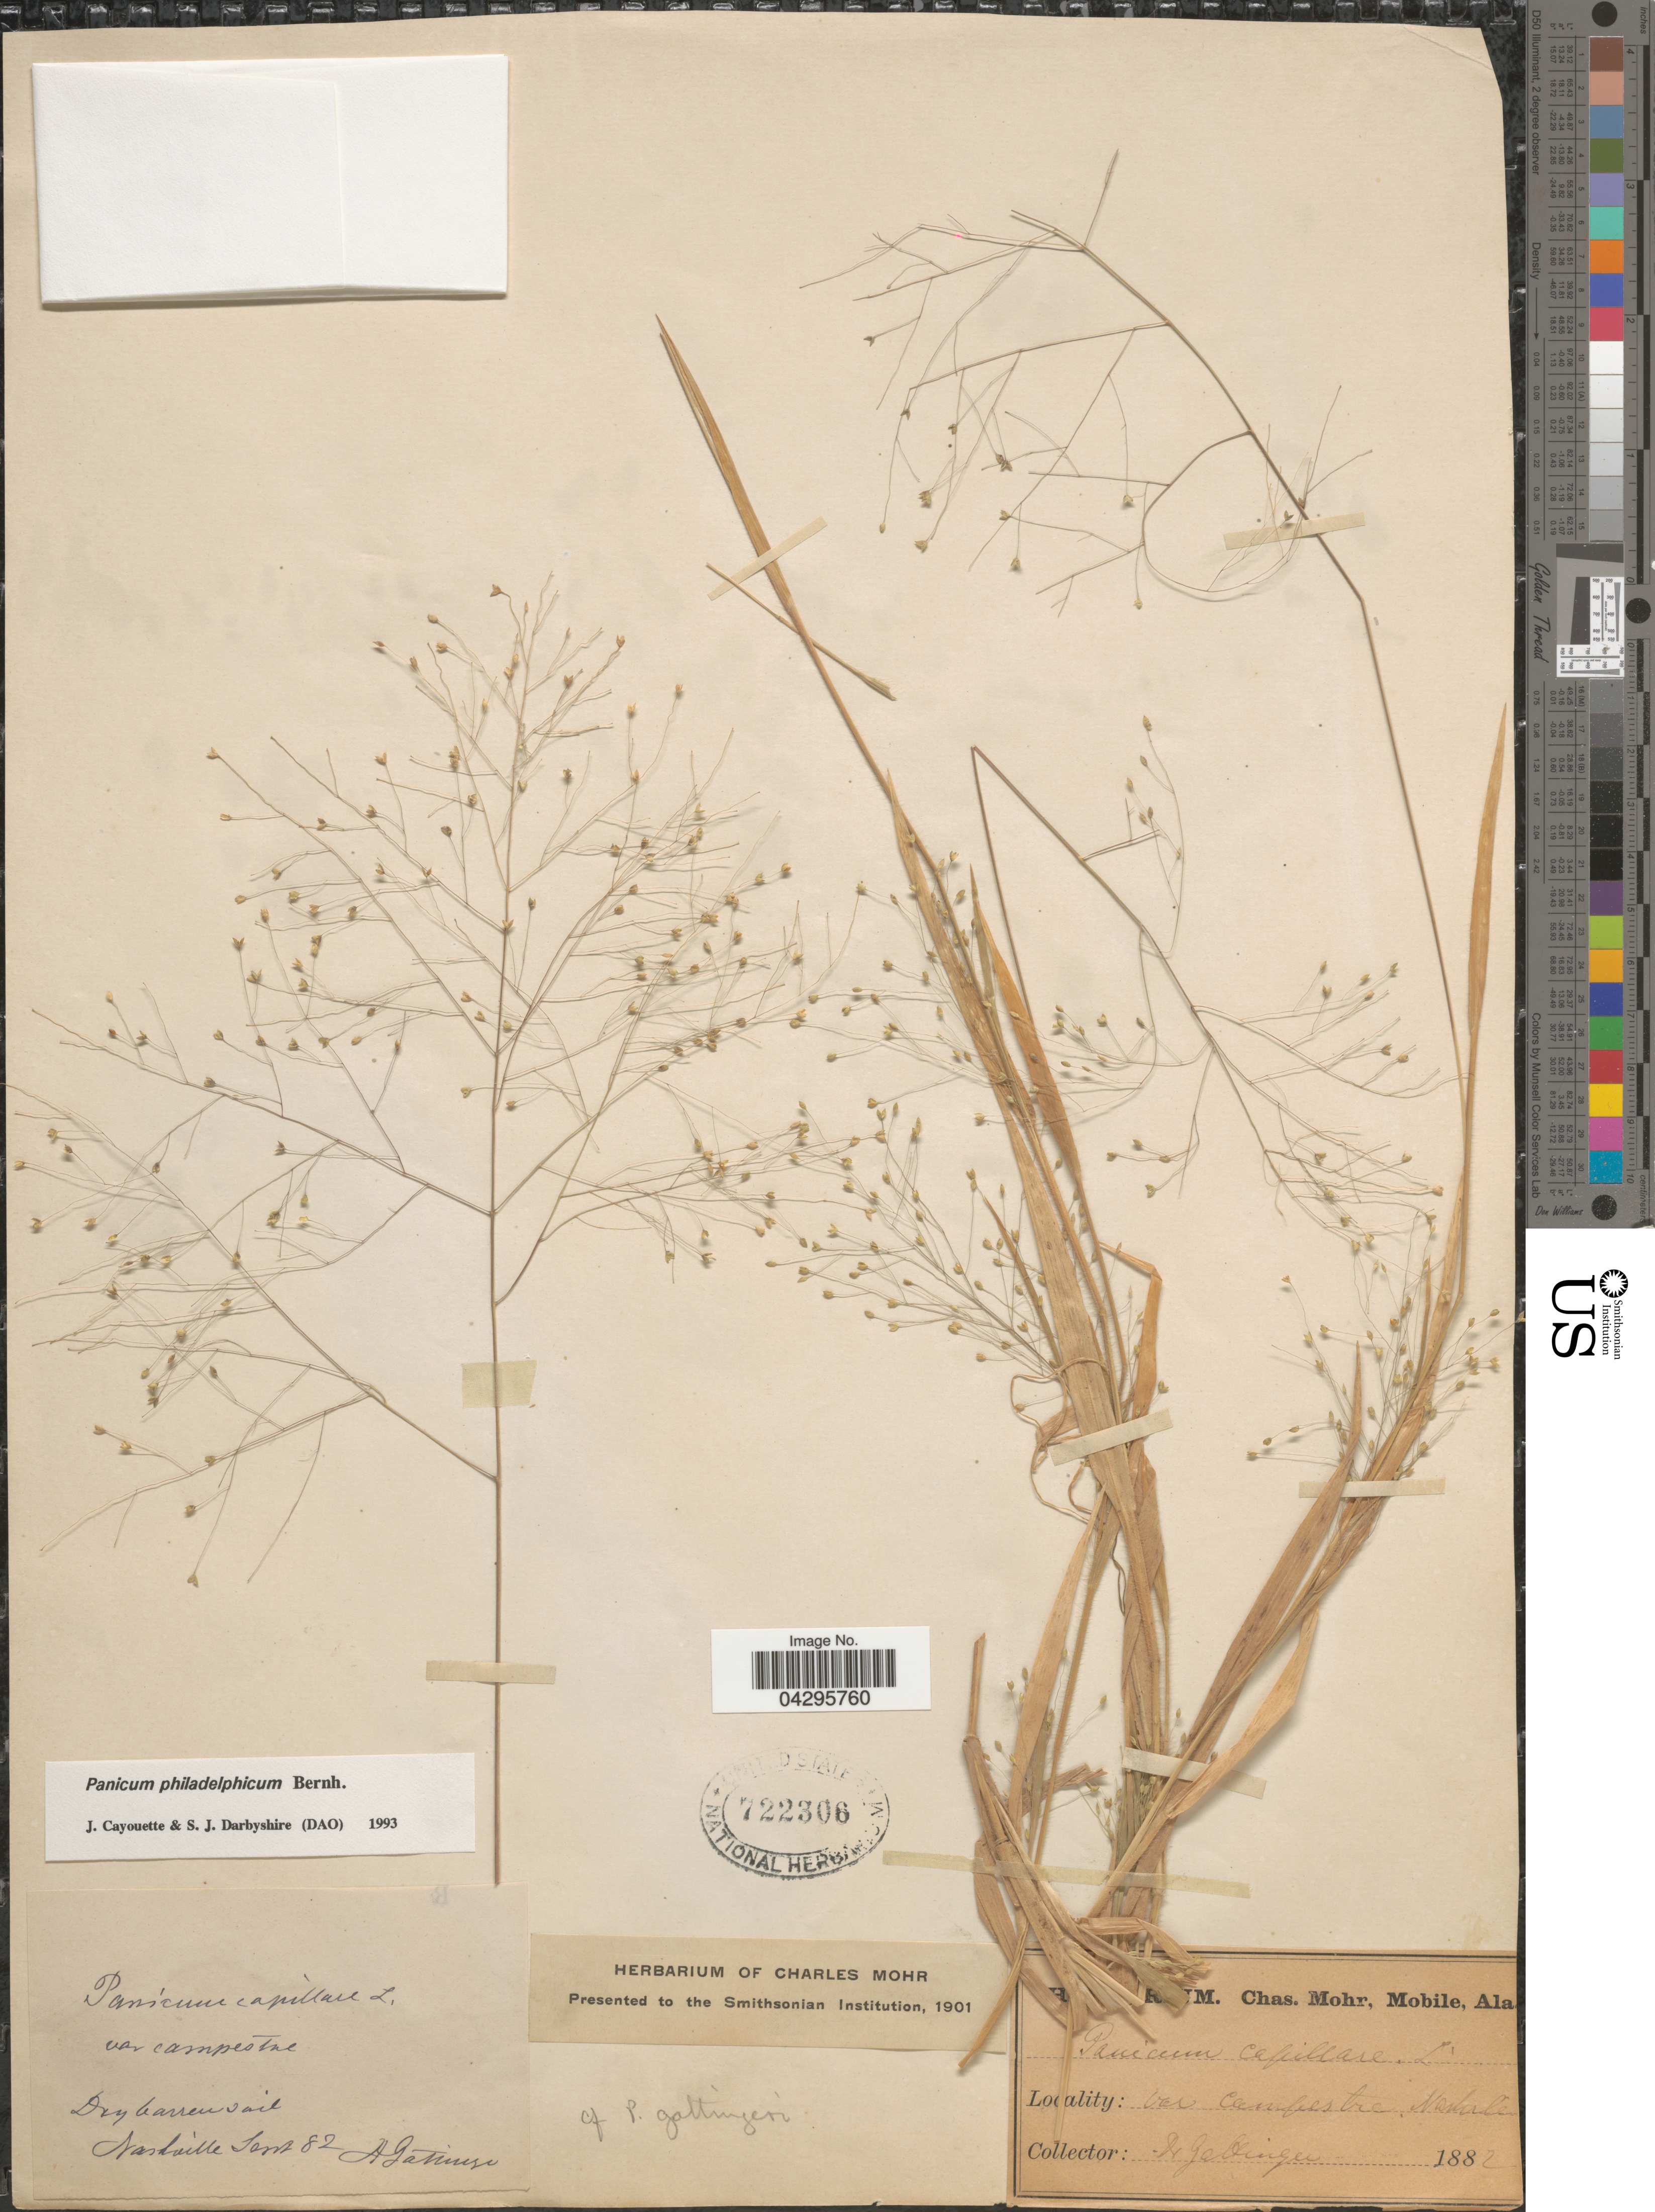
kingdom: Plantae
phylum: Tracheophyta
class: Liliopsida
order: Poales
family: Poaceae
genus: Panicum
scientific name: Panicum philadelphicum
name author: Bernh. ex Trin.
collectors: A. Gattinger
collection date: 1882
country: United States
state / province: Tennessee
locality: Dry barren soil. Nashville.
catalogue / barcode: US 722306